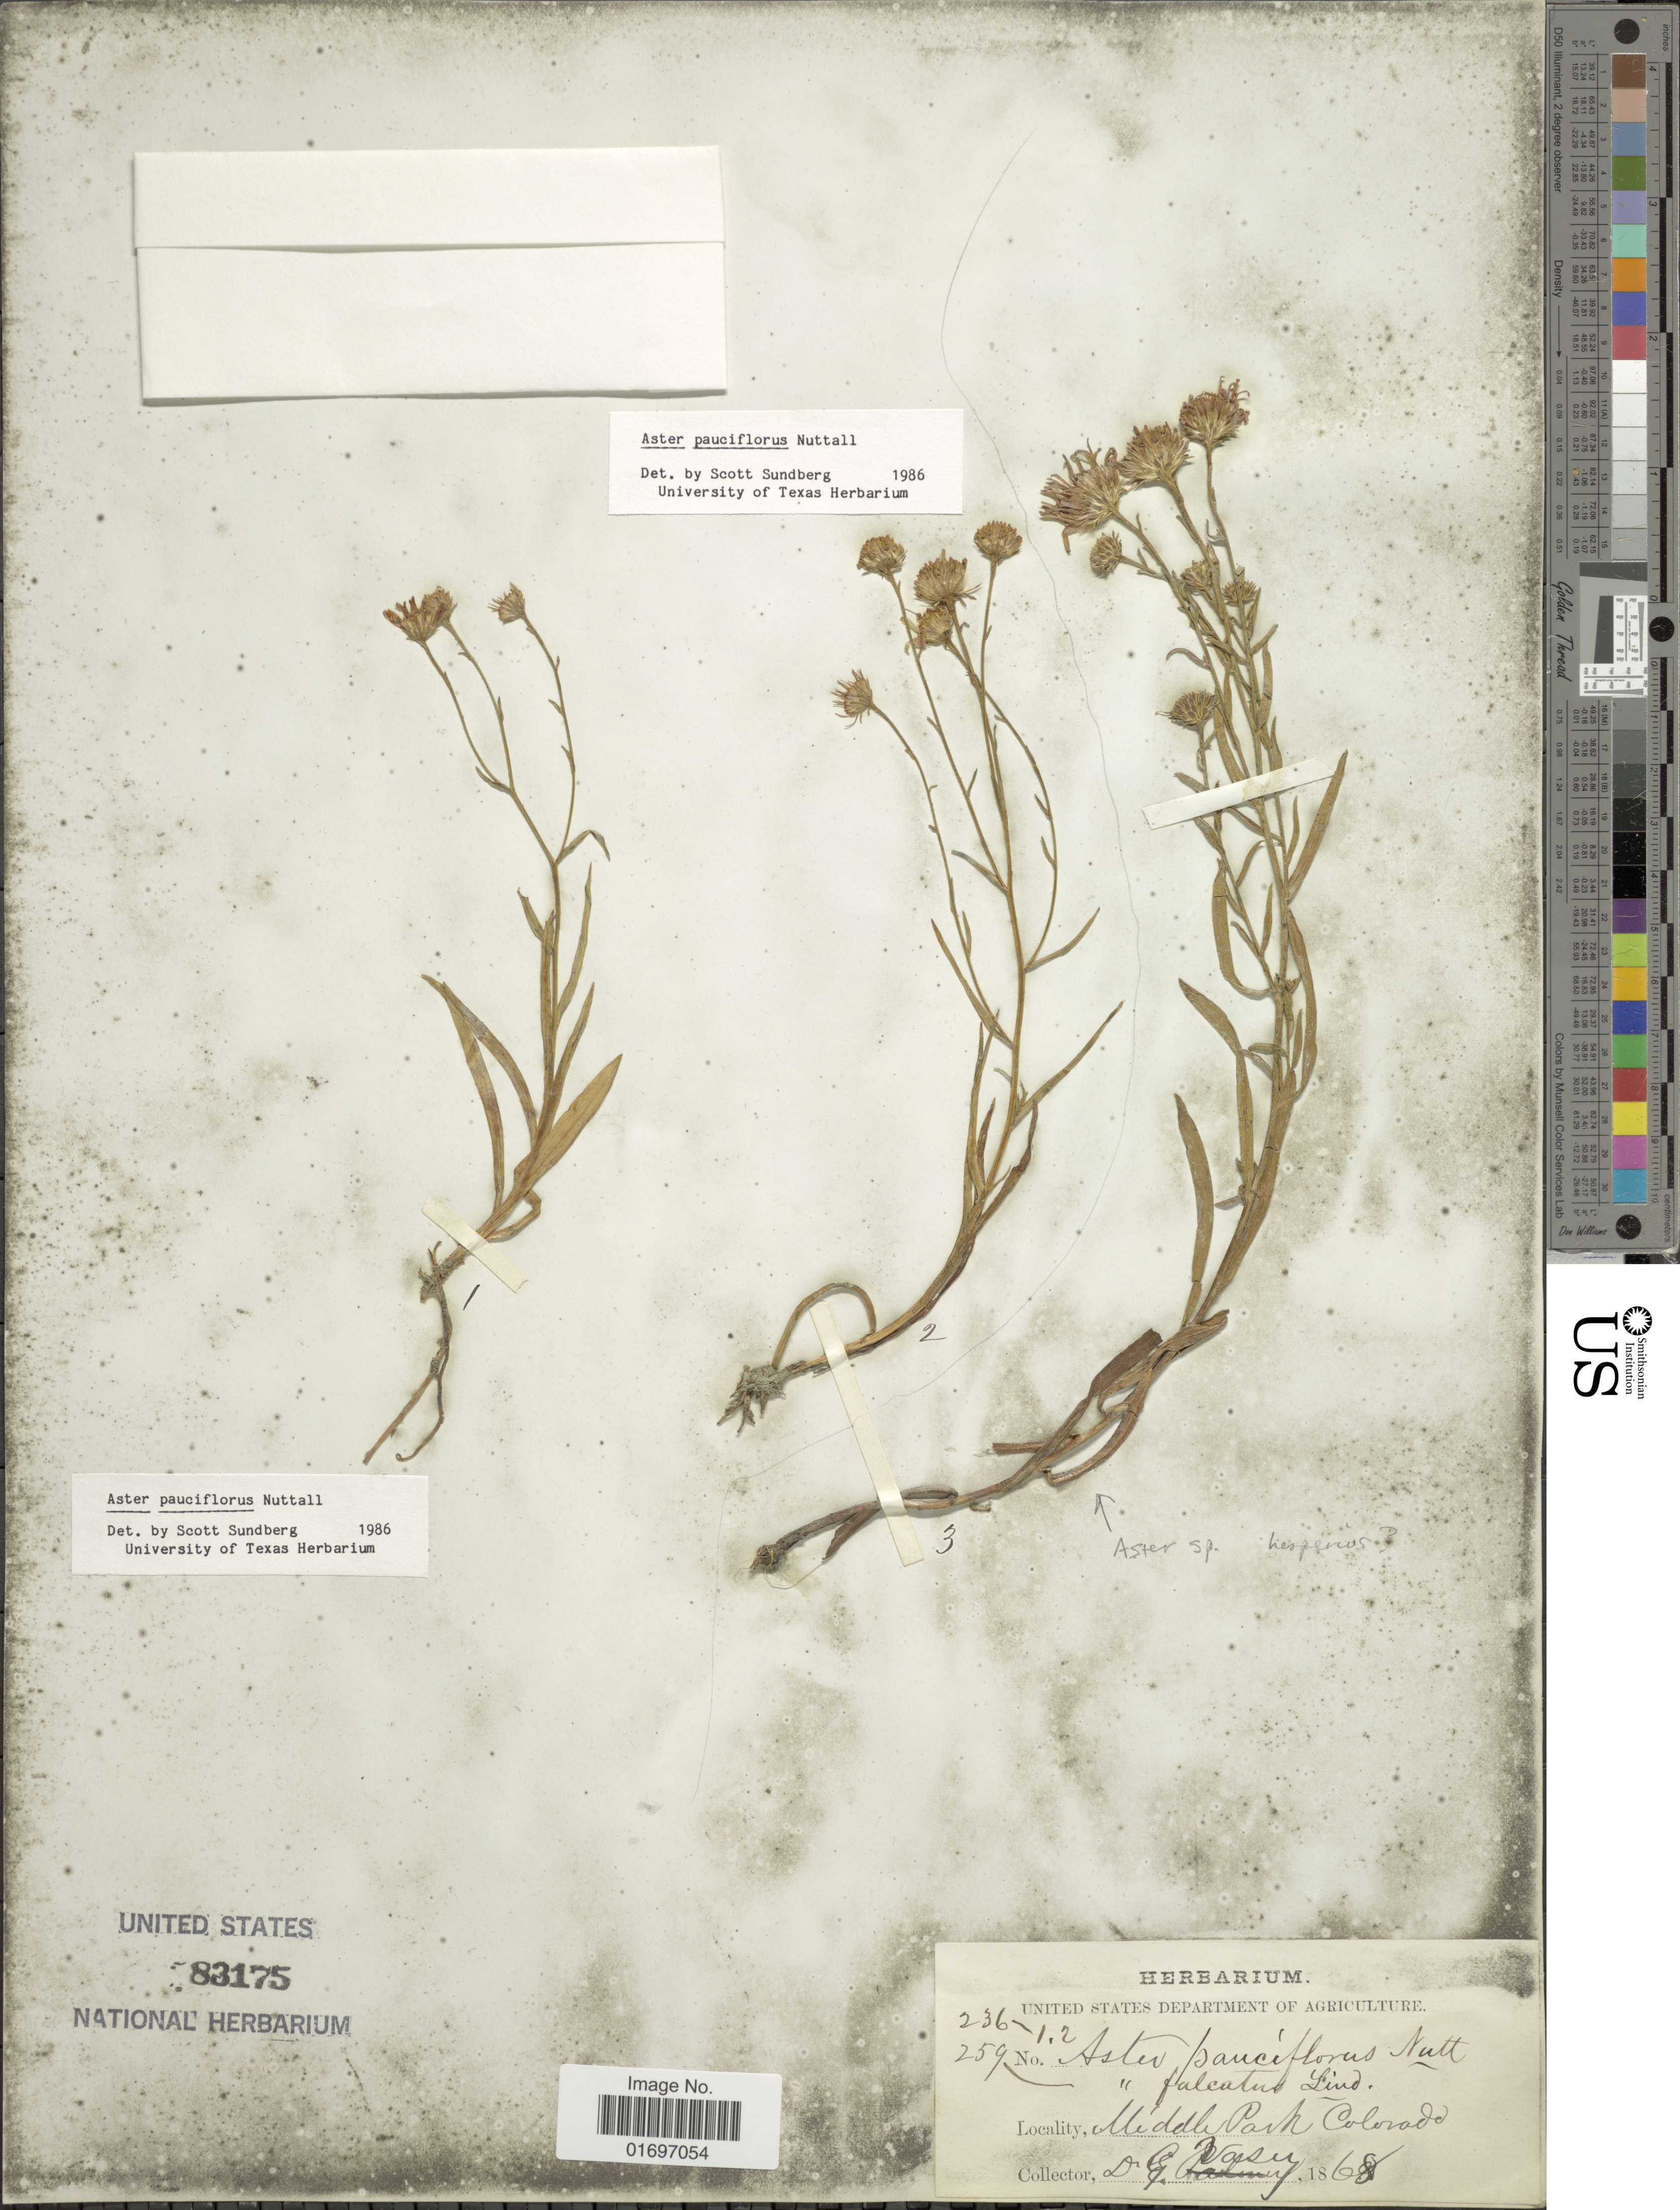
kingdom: Plantae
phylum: Tracheophyta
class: Magnoliopsida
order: Asterales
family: Asteraceae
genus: Almutaster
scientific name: Almutaster pauciflorus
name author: (Nutt.) Á. Löve & D. Löve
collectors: G. Vasey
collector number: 259?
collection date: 1868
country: United States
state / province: Colorado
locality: Middle Park, Colorado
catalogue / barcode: US 83175